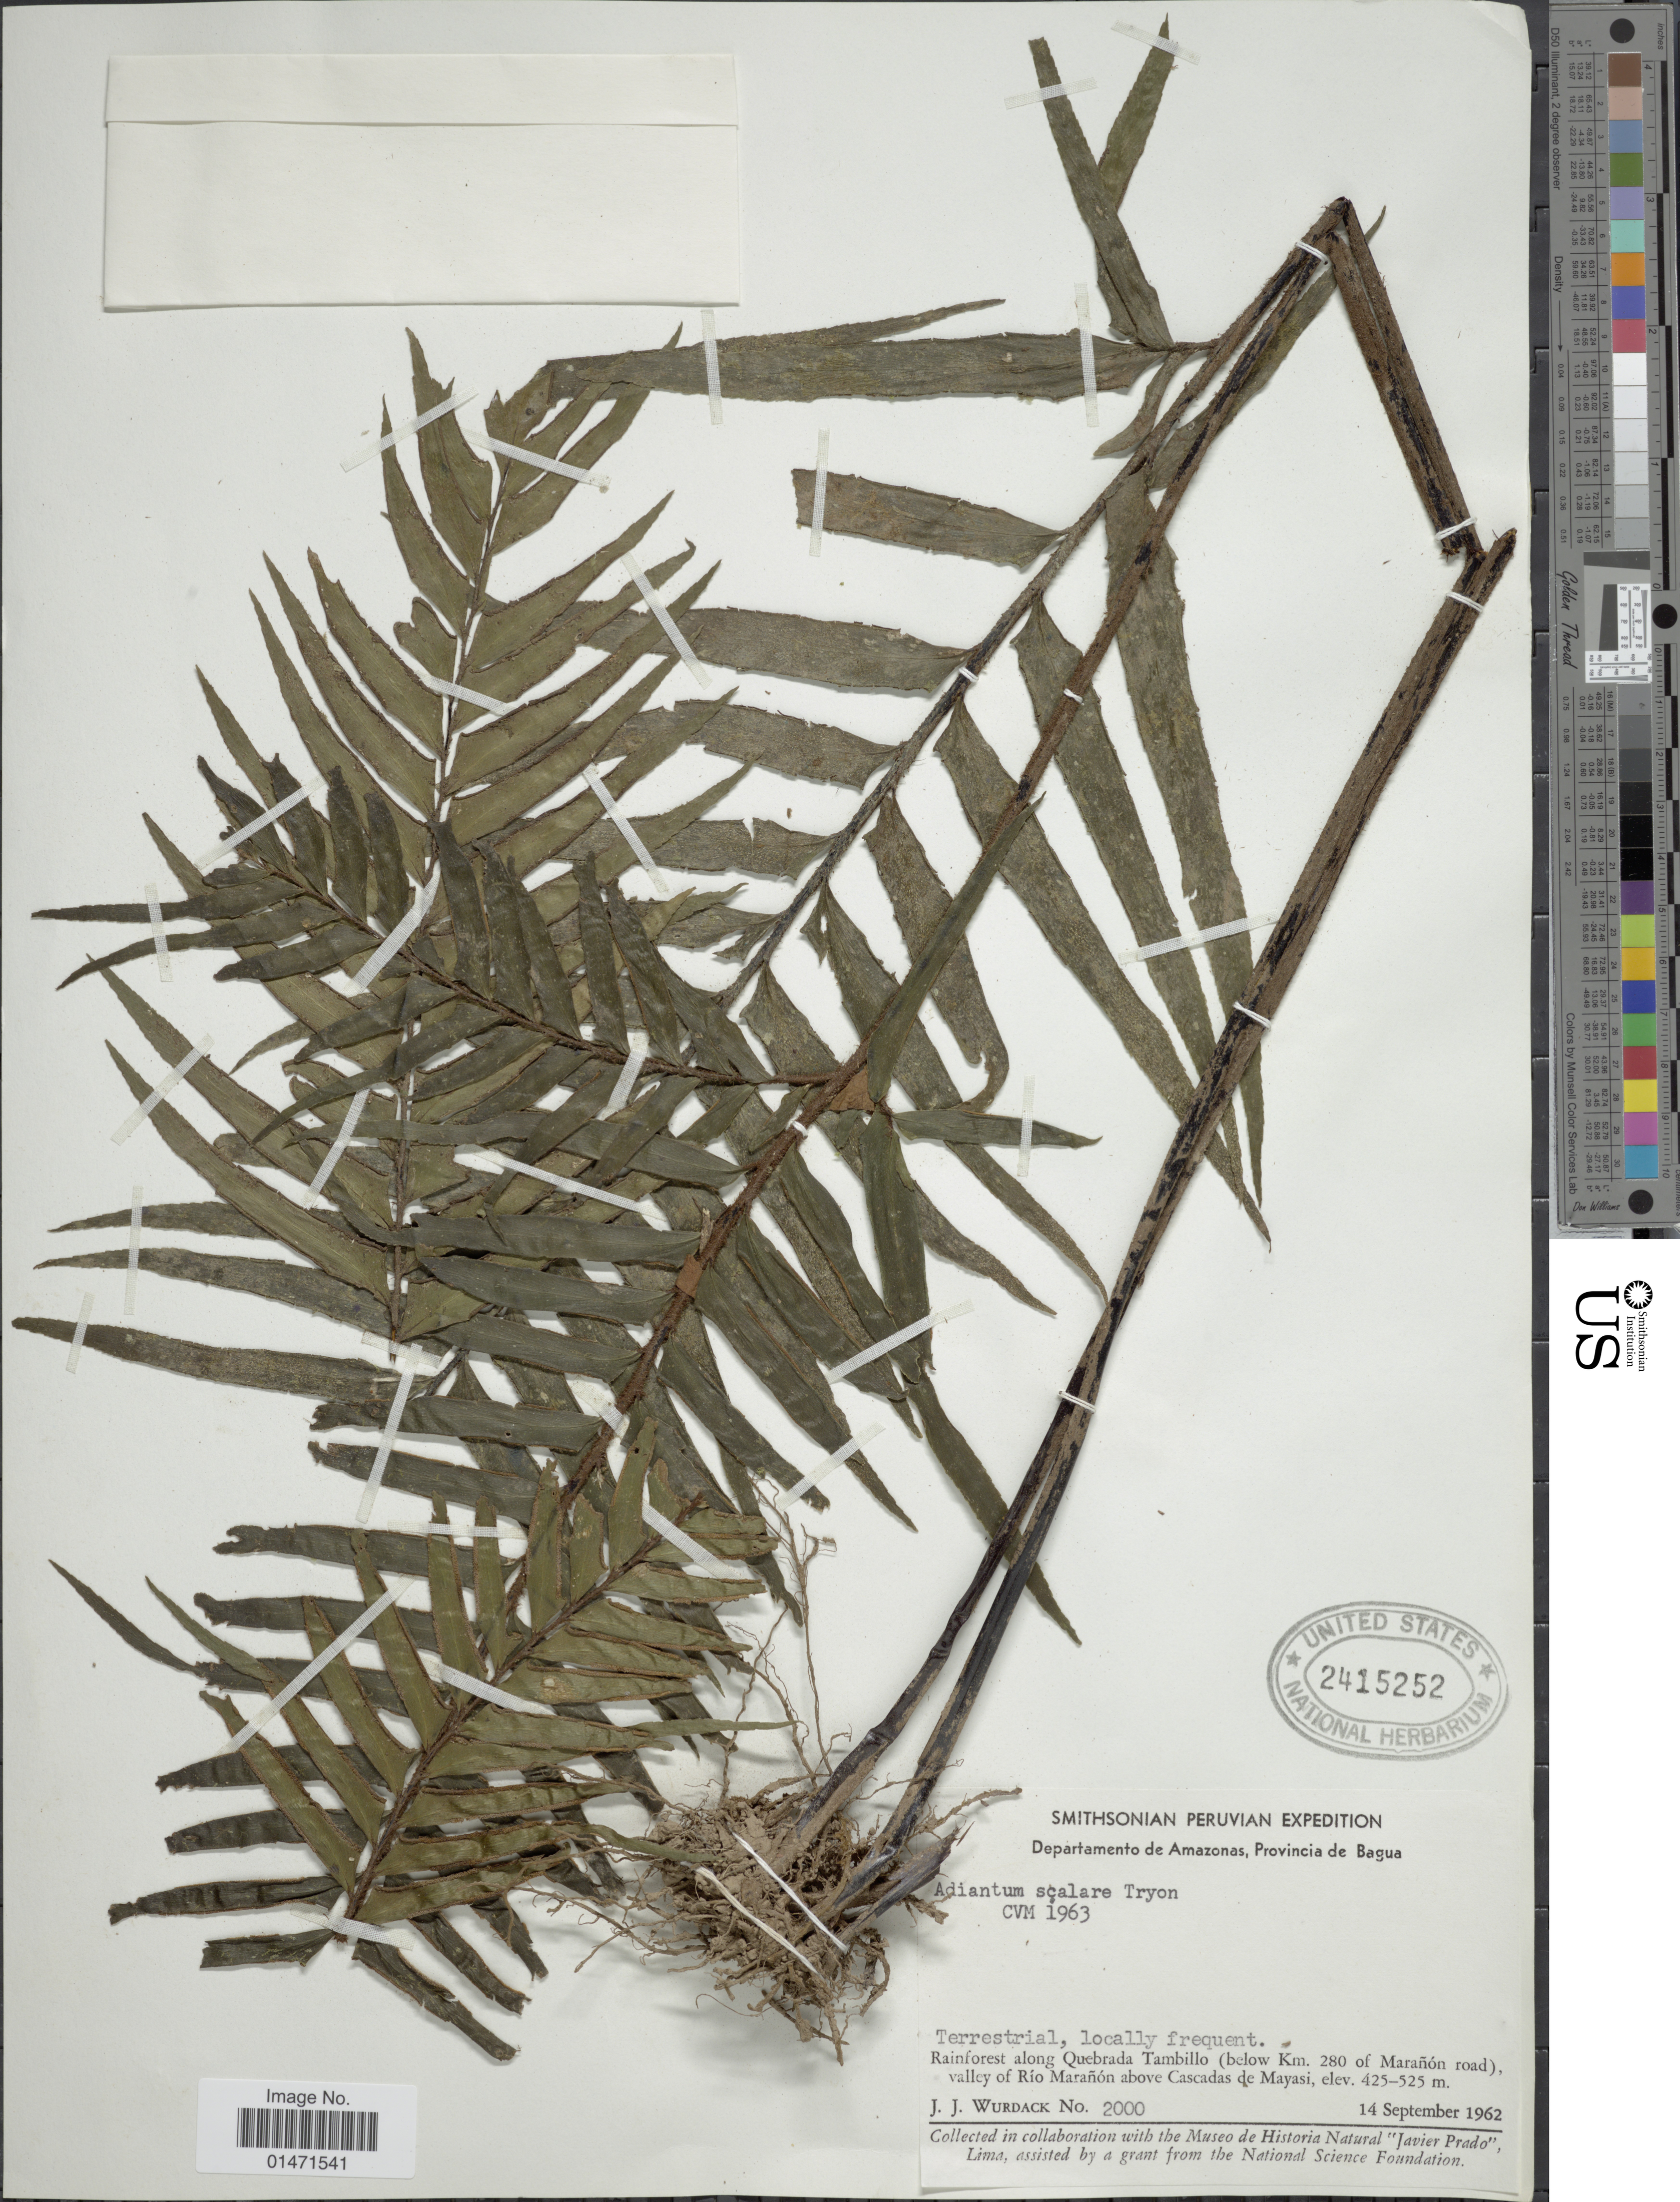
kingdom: Plantae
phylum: Tracheophyta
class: Polypodiopsida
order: Polypodiales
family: Pteridaceae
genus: Adiantum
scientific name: Adiantum scalare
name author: R.M. Tryon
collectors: J. J. Wurdack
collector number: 2000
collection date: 1962-09-14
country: Peru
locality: Departamento de Amazonas, Provincia de Bagua. Rainforest along Quebrada Tambillo (below Km. 280 of Marañón road), valley of Río Marañón above Cascadas de Mayasi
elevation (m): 425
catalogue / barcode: US 2415252